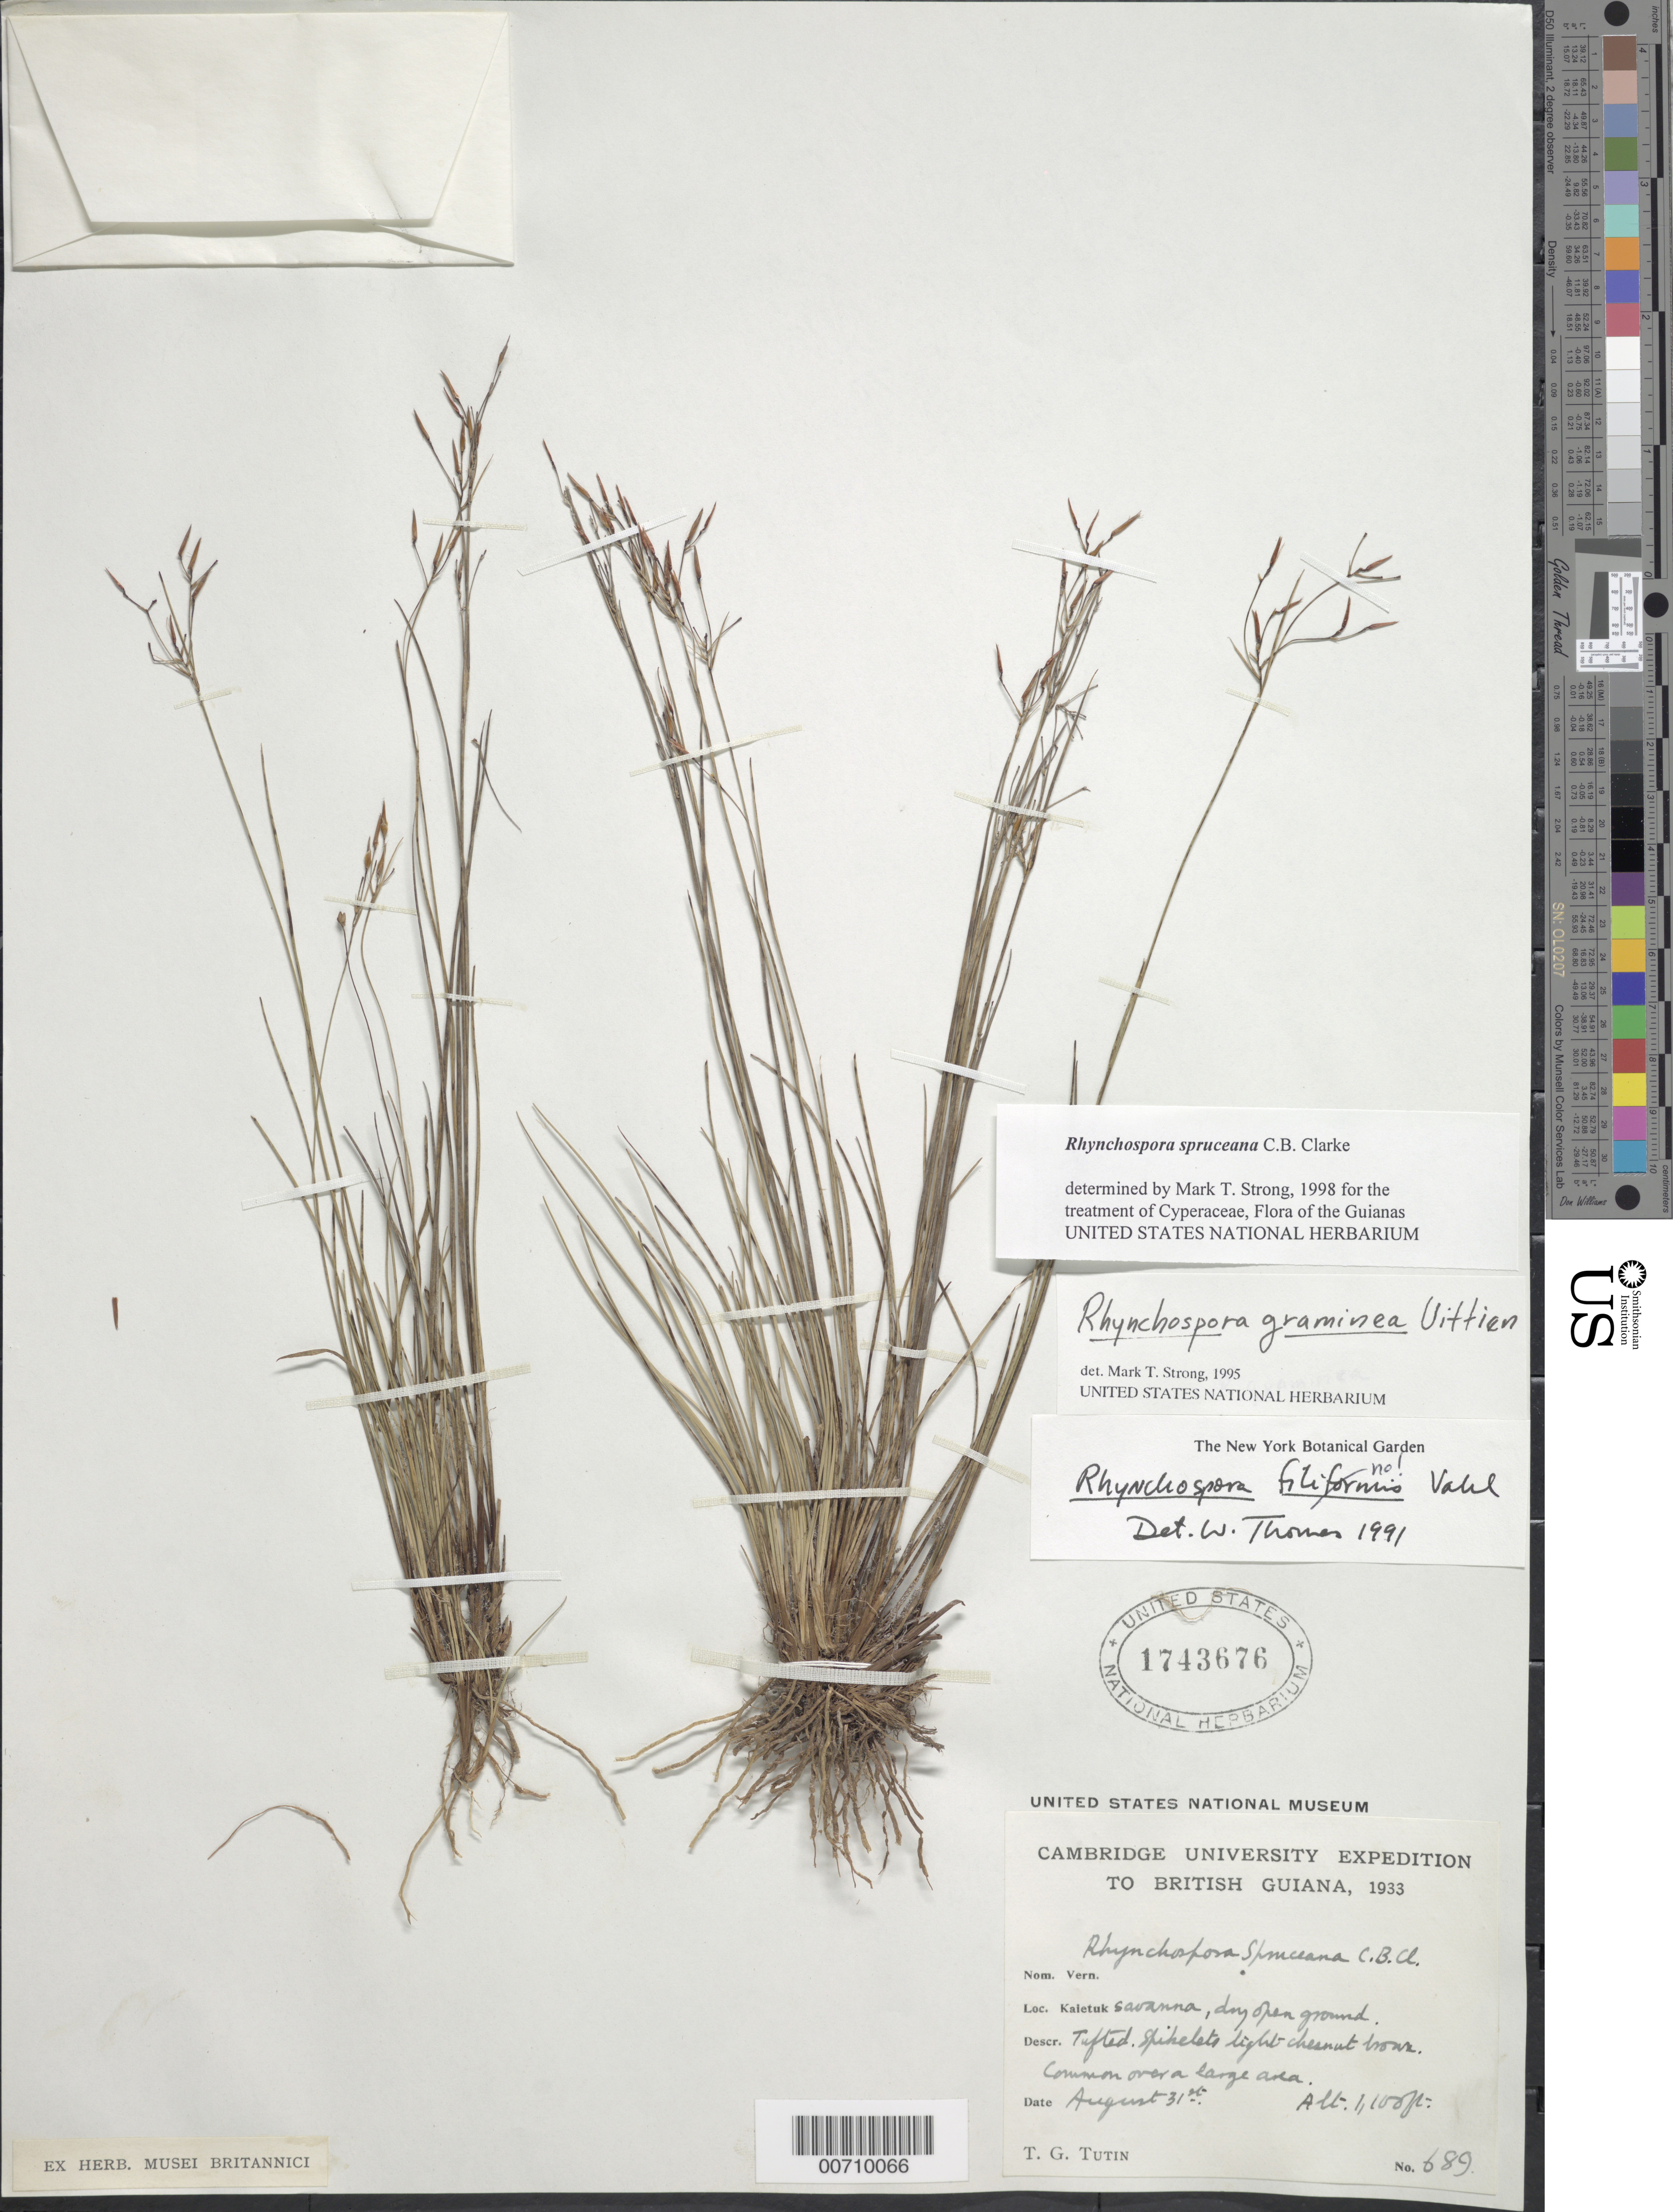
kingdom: Plantae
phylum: Tracheophyta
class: Liliopsida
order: Poales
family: Cyperaceae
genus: Rhynchospora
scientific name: Rhynchospora spruceana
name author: C.B. Clarke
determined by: Strong, M. T., (US), Smithsonian Institution - National Museum of Natural History (UNITED STATES)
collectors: T. G. Tutin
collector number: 689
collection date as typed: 31-Aug-33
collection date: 1933-08-31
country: Guyana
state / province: Potaro-Siparuni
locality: Kaieteur, Kaietuk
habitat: Savanna, dry open ground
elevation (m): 335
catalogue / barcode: US 1743676